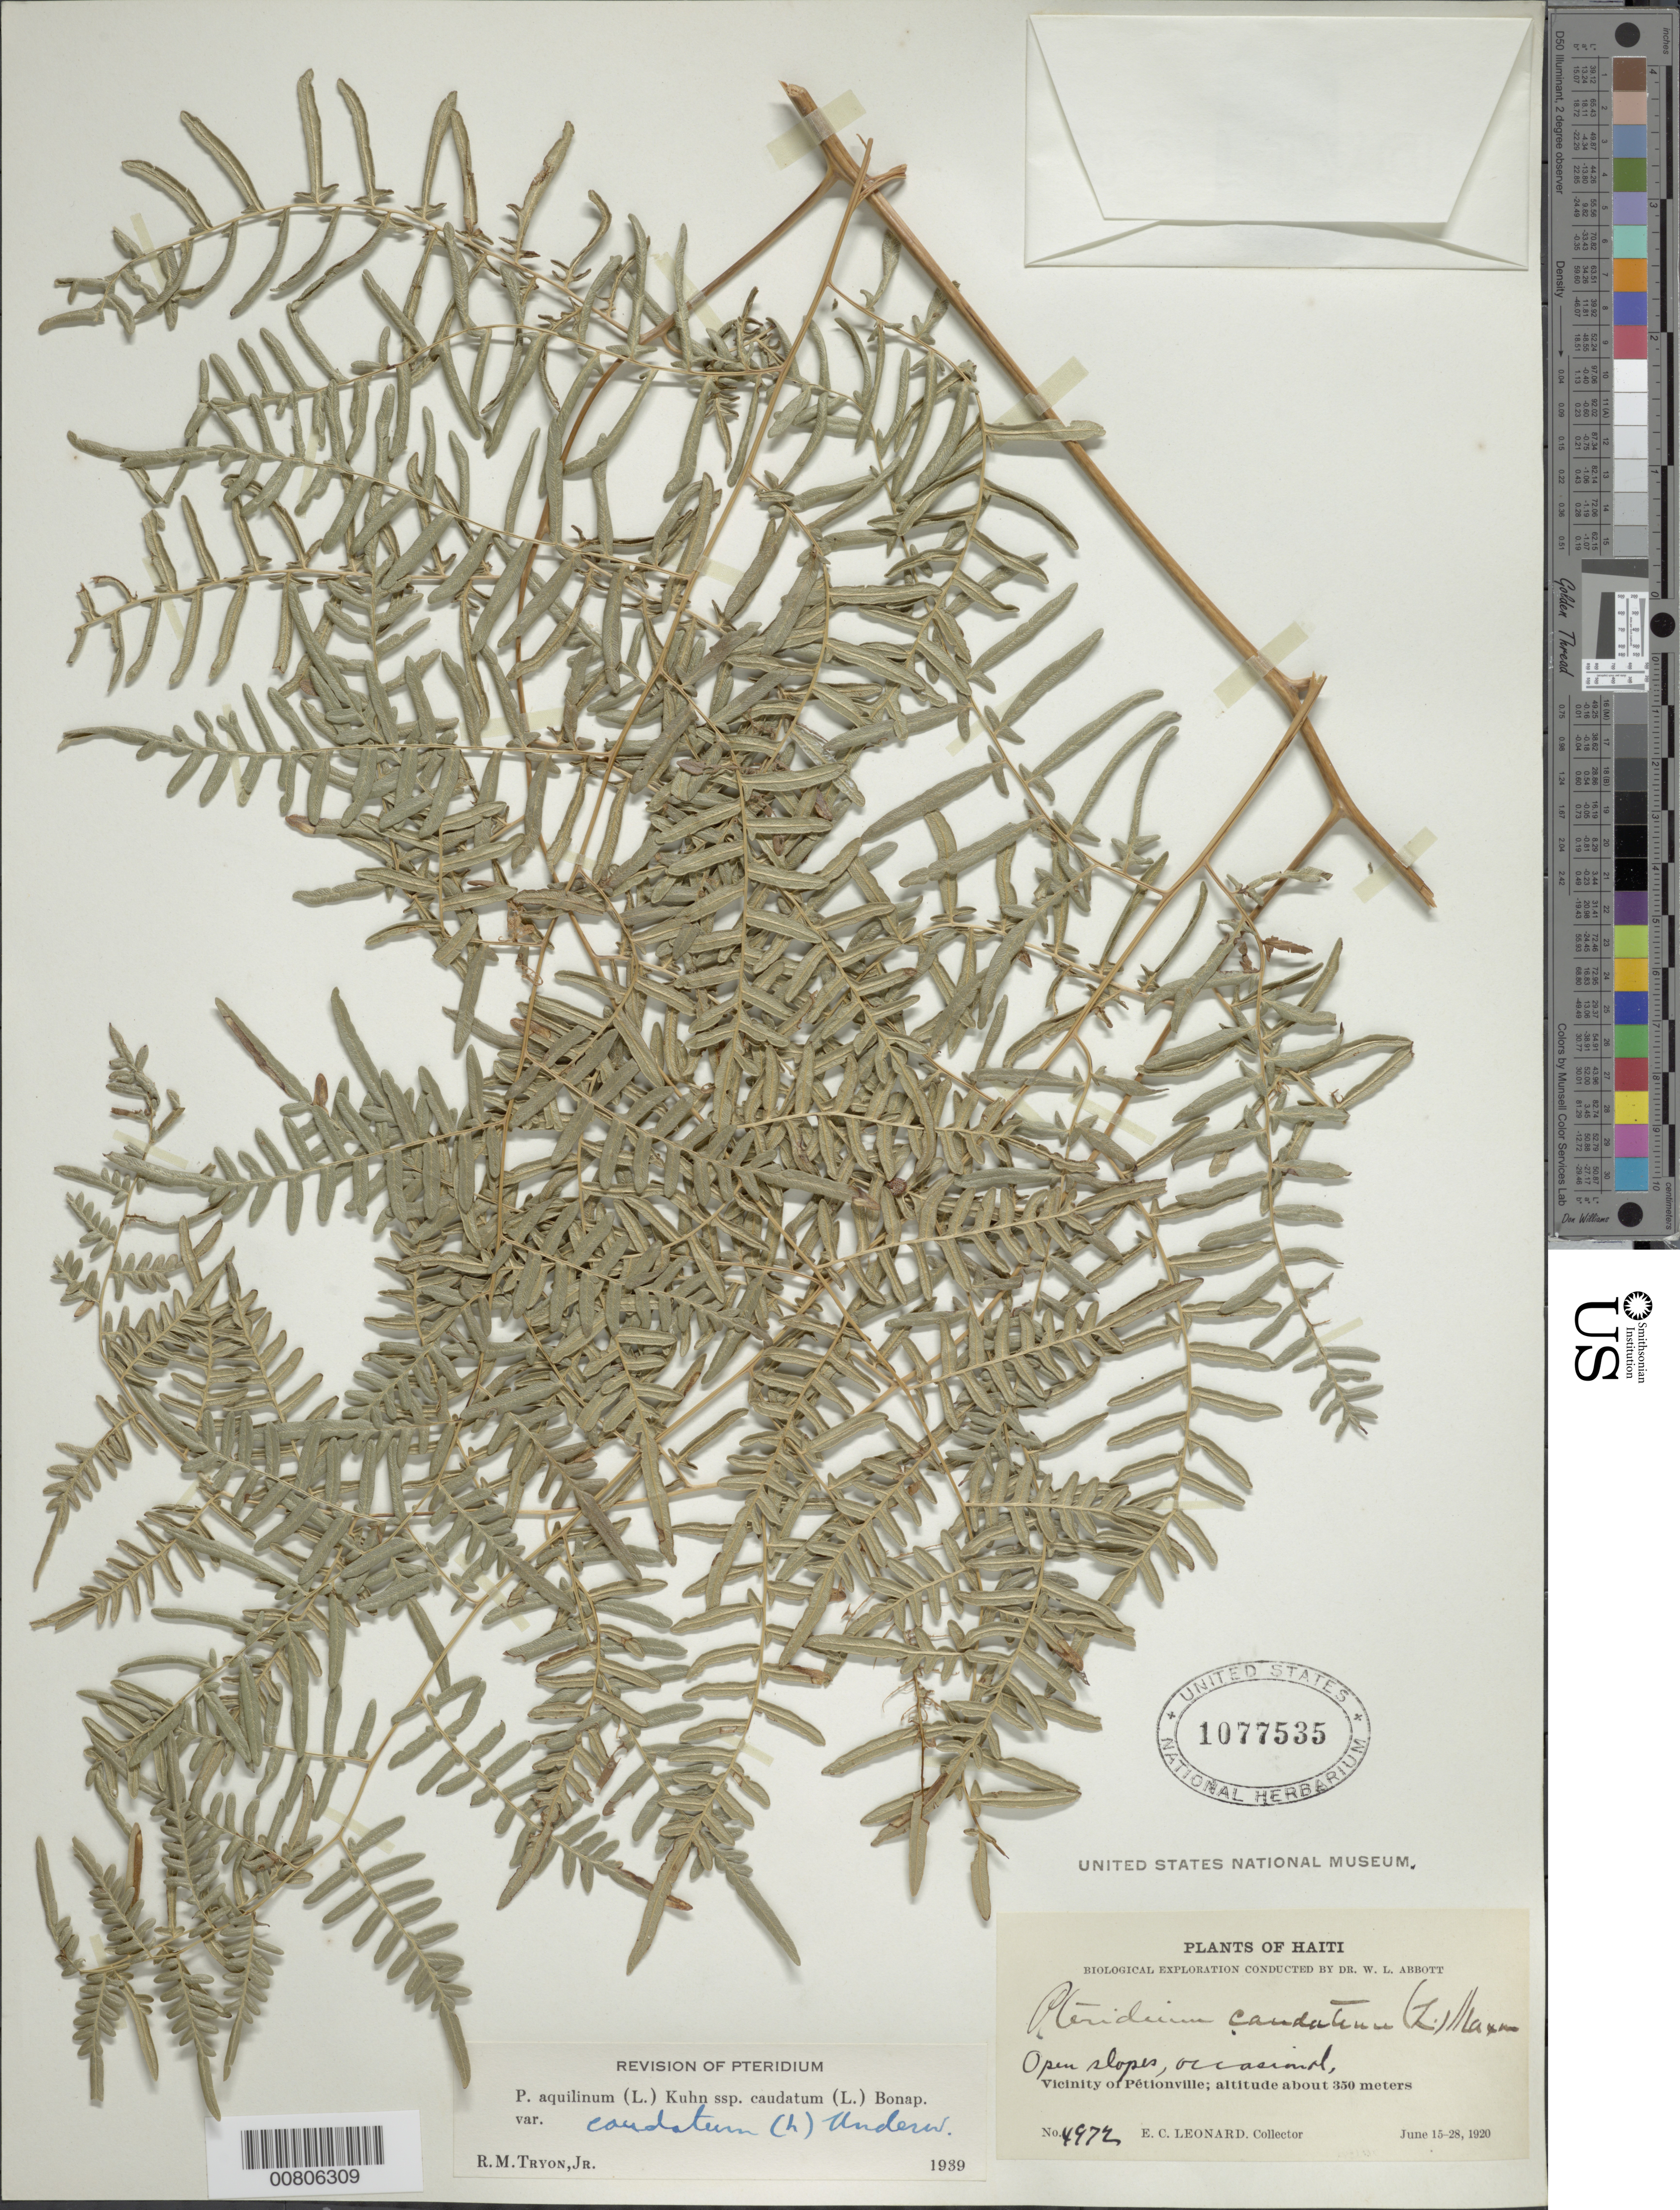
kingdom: Plantae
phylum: Tracheophyta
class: Polypodiopsida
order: Polypodiales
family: Dennstaedtiaceae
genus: Pteridium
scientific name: Pteridium caudatum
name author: (L.) Maxon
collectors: E. C. Leonard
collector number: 4972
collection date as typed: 15 Jun 1920 to 28 Jun 1920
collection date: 1920-06-15/1920-06-28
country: Haiti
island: Hispaniola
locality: Pétionville vicinity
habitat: Open slopes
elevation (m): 350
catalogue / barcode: US 1077535